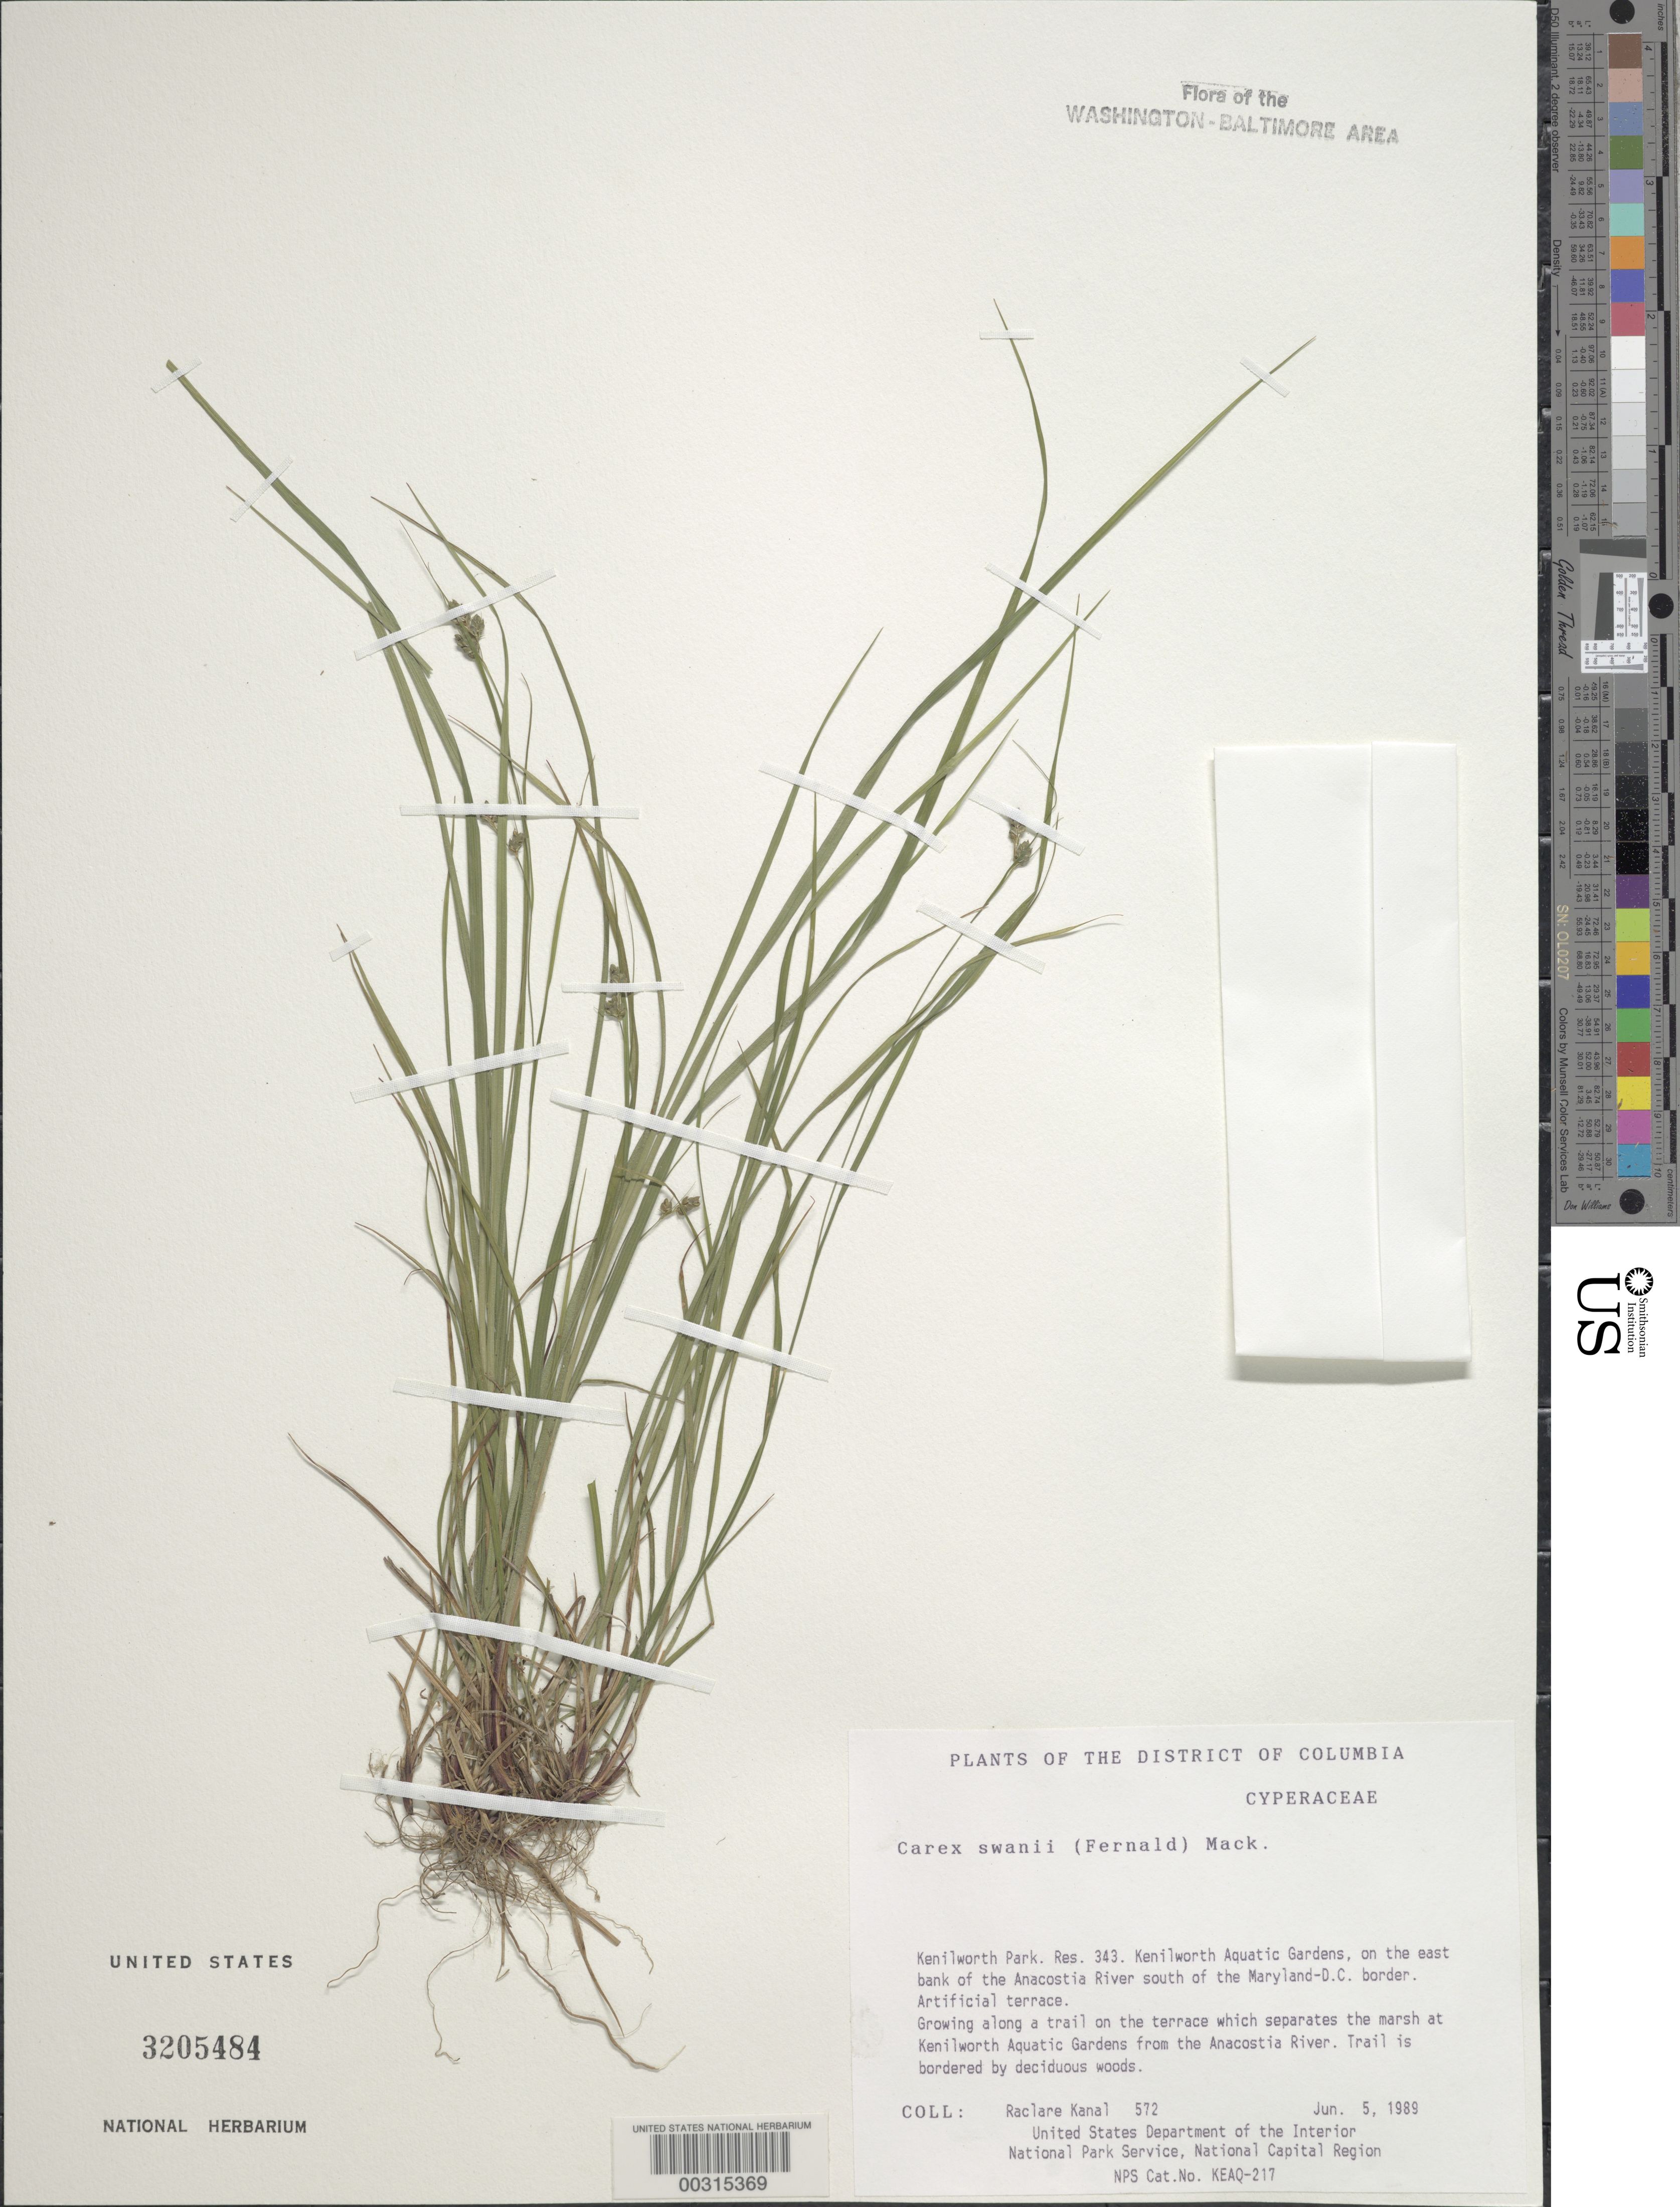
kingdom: Plantae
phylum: Tracheophyta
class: Liliopsida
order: Poales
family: Cyperaceae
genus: Carex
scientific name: Carex swanii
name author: (Fernald) Mack.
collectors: R. Kanal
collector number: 572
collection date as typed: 05 Jun 1989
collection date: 1989-06-05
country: United States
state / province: District of Columbia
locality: Kenilworth Park, Res 343, Kenilworth Aquatic gardens, E bank of Anacostia River S of MD-DC border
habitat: Bordered by deciduous woods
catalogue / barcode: US 3205484